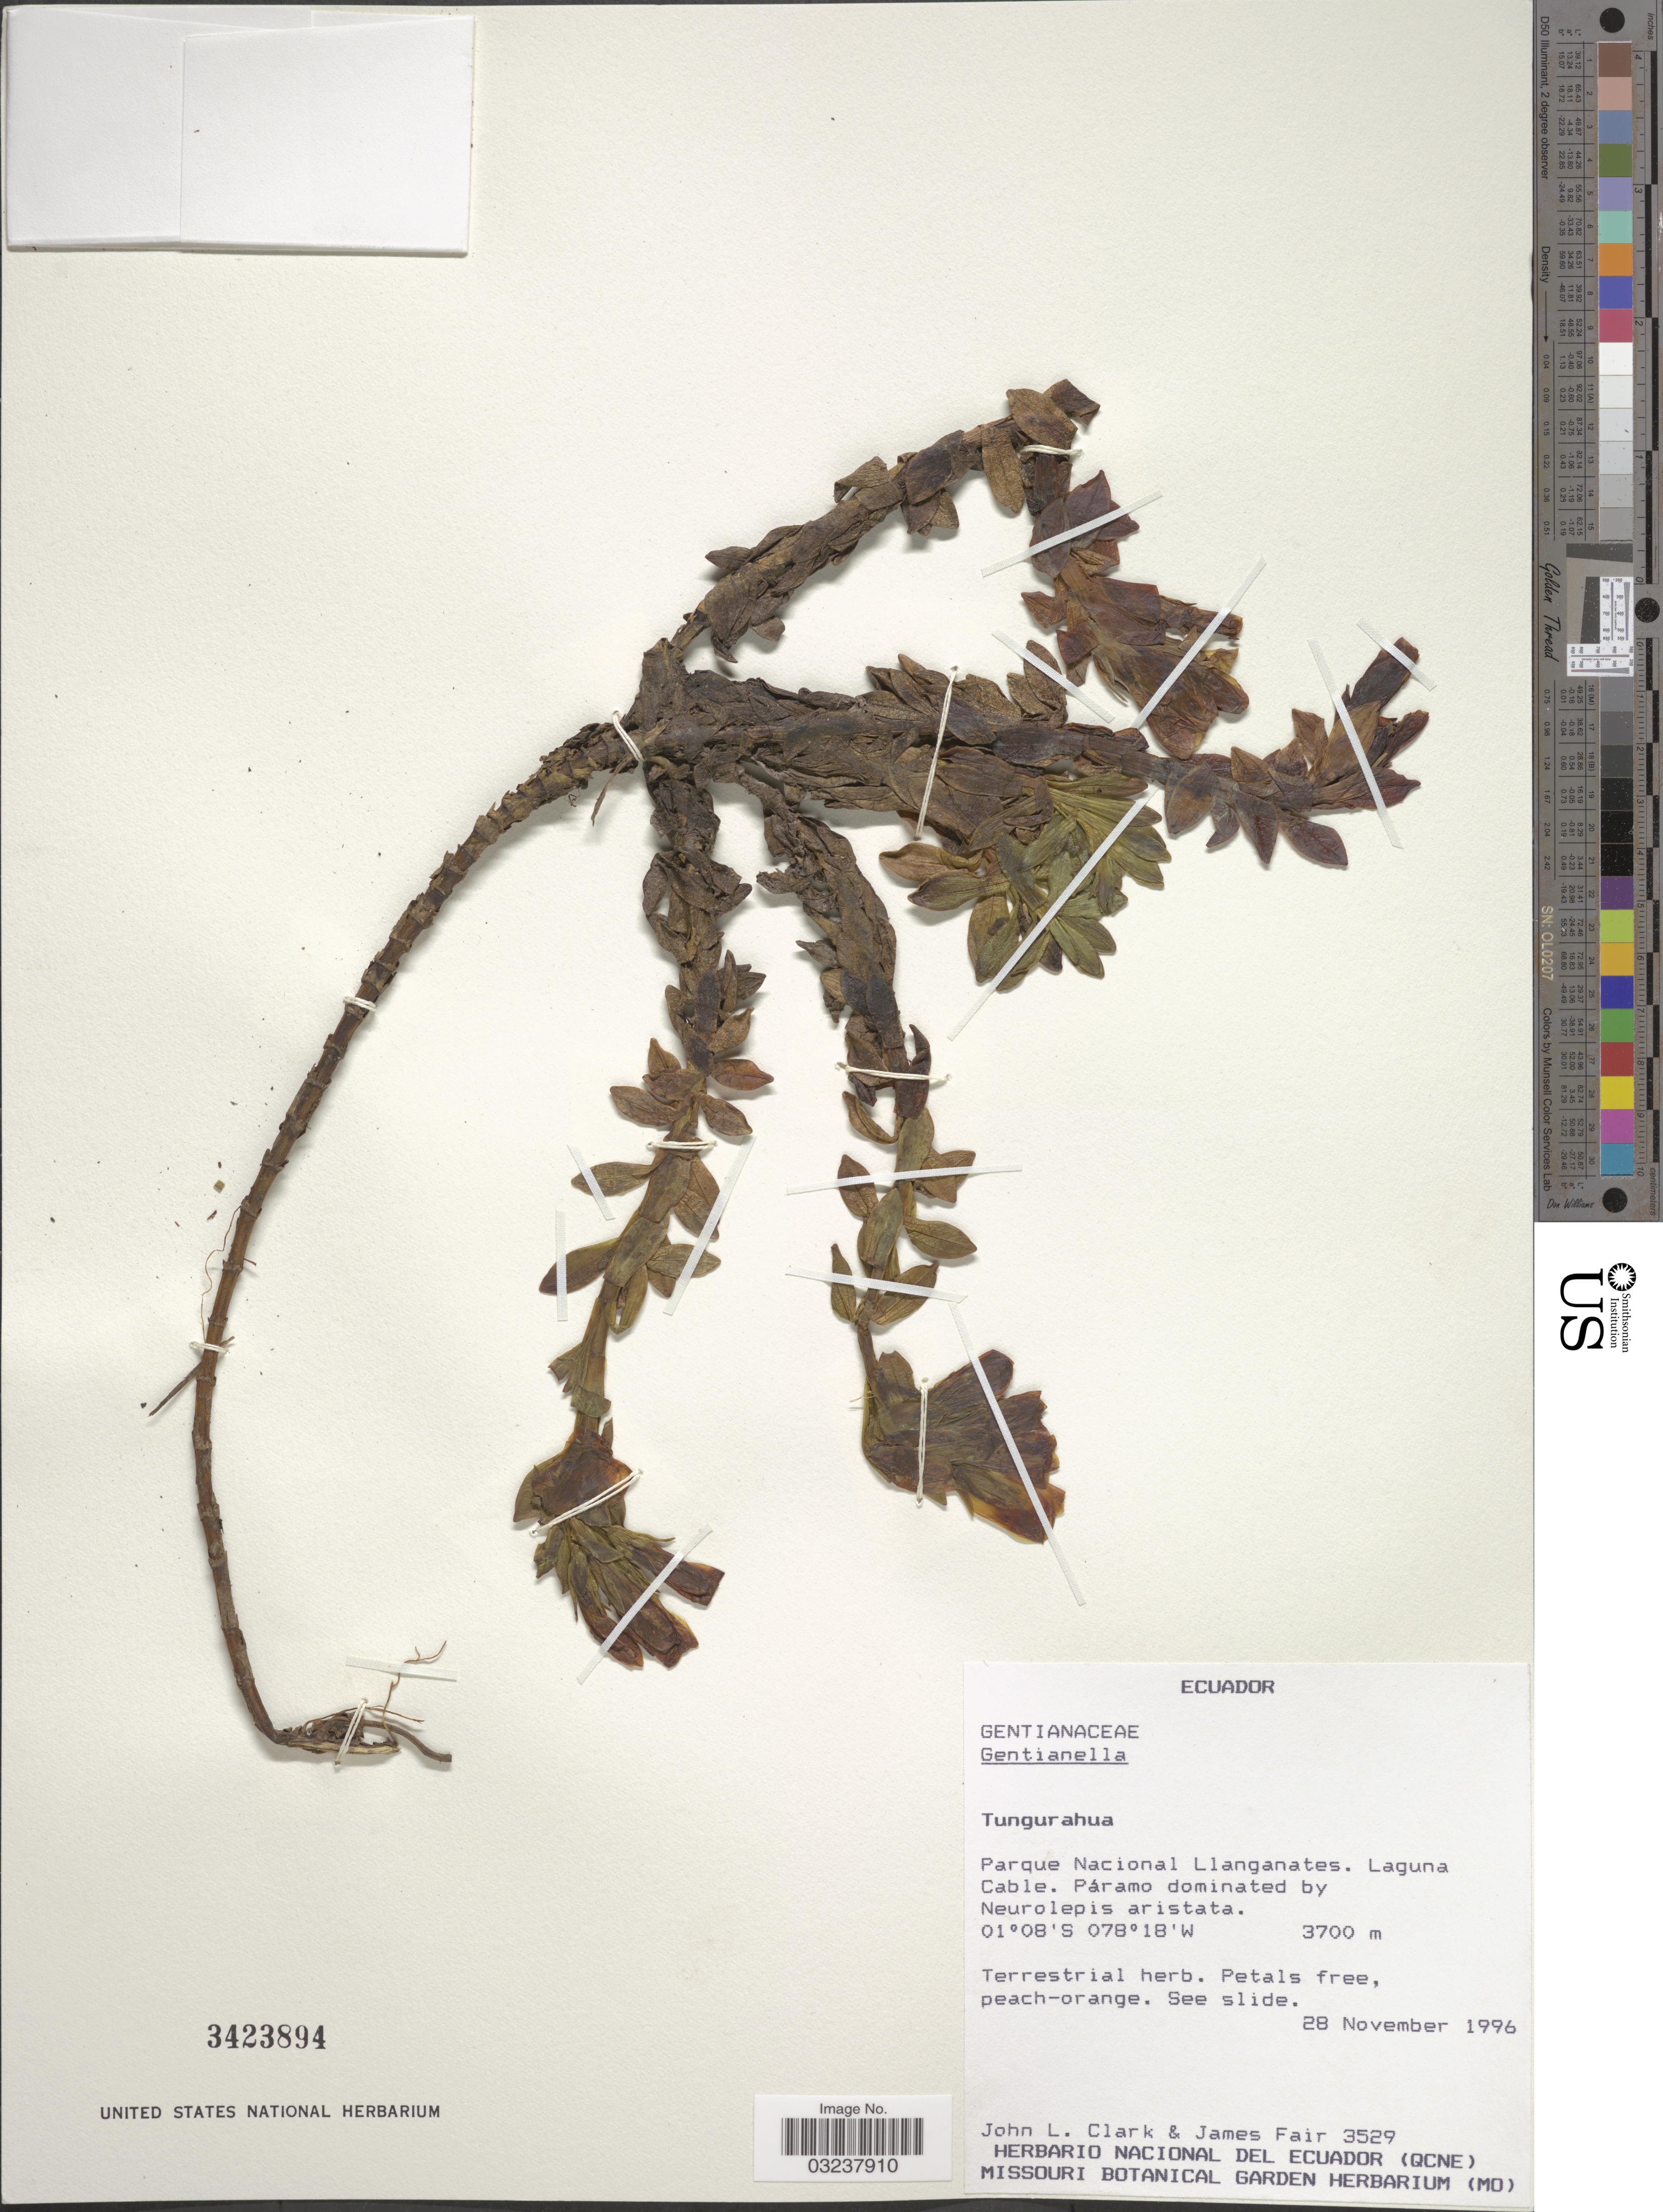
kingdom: Plantae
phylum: Tracheophyta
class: Magnoliopsida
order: Gentianales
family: Gentianaceae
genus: Gentianella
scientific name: Gentianella sp.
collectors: J. L. Clark & J. Fair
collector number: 3529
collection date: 1996-11-28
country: Ecuador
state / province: Tungurahua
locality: Parque Nacional Llanganates. Laguna Cable.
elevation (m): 3700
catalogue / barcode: US 3423894